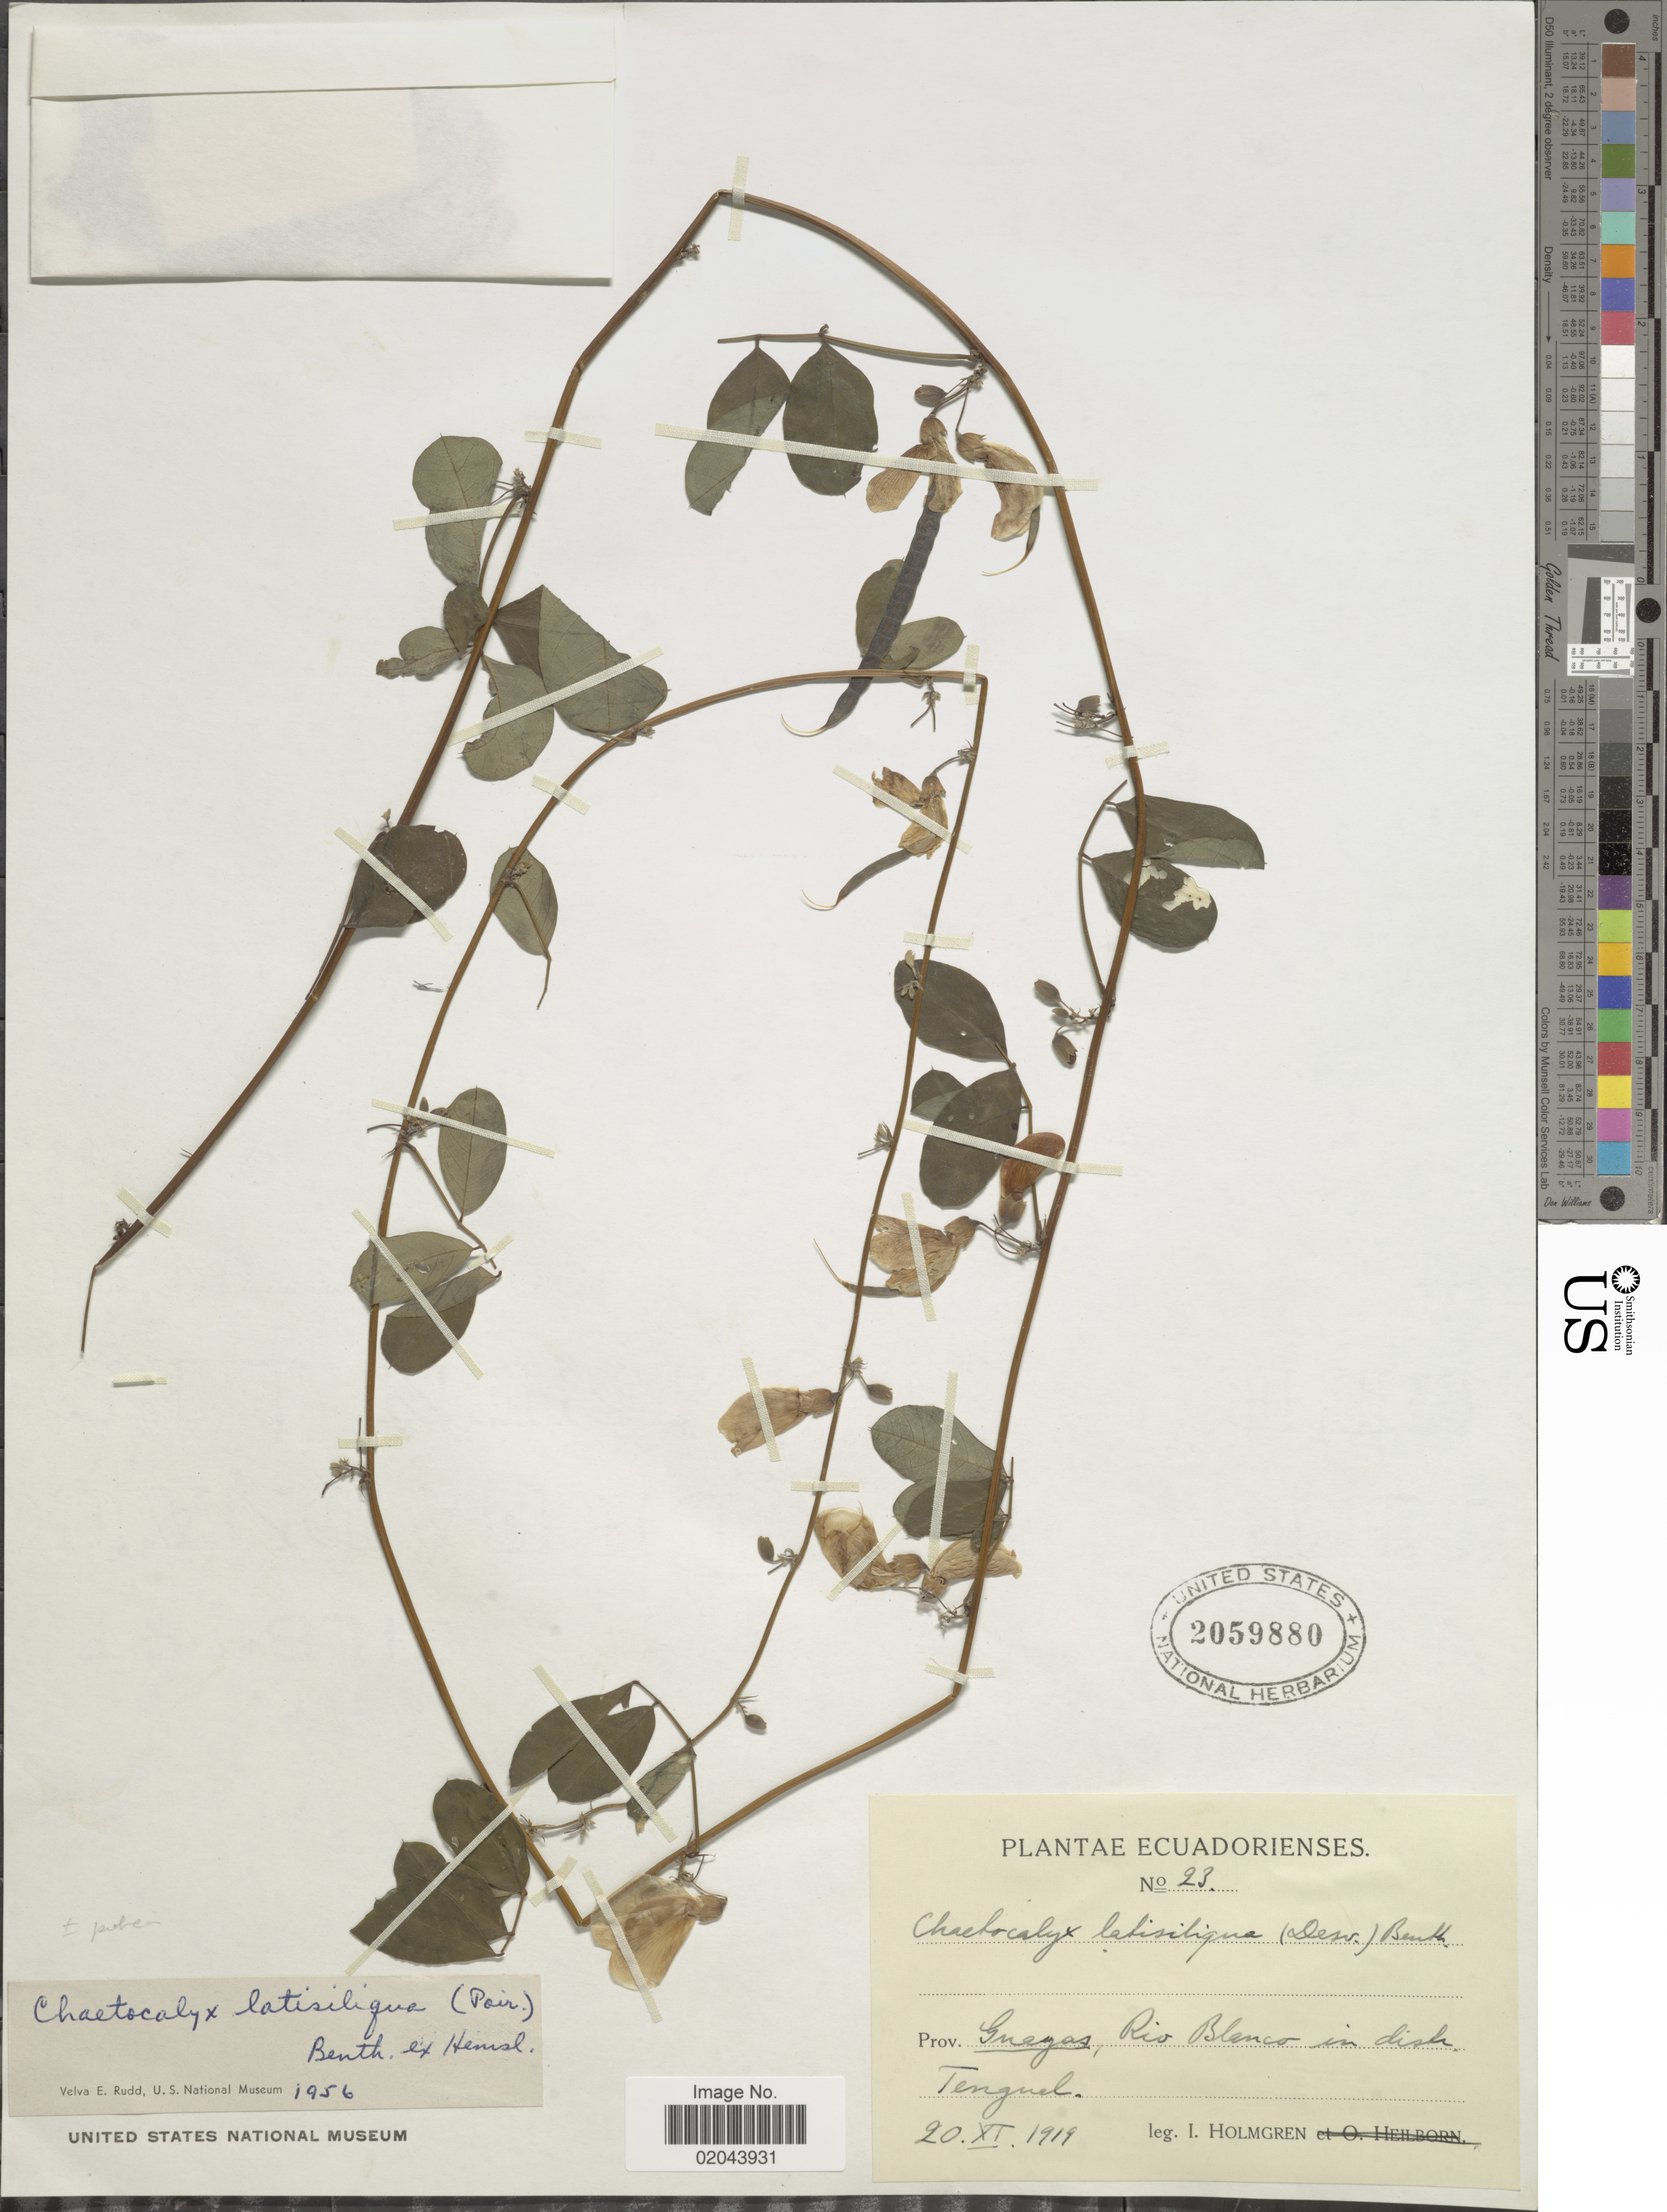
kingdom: Plantae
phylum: Tracheophyta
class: Magnoliopsida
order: Fabales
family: Fabaceae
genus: Chaetocalyx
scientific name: Chaetocalyx latisiliqua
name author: (Poir.) Benth. ex Hemsl.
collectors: I. Holmgren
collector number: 23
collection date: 1919-11-20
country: Ecuador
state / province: Guayas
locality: Rio Blanco in dish Tenguel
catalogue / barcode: US 2059880